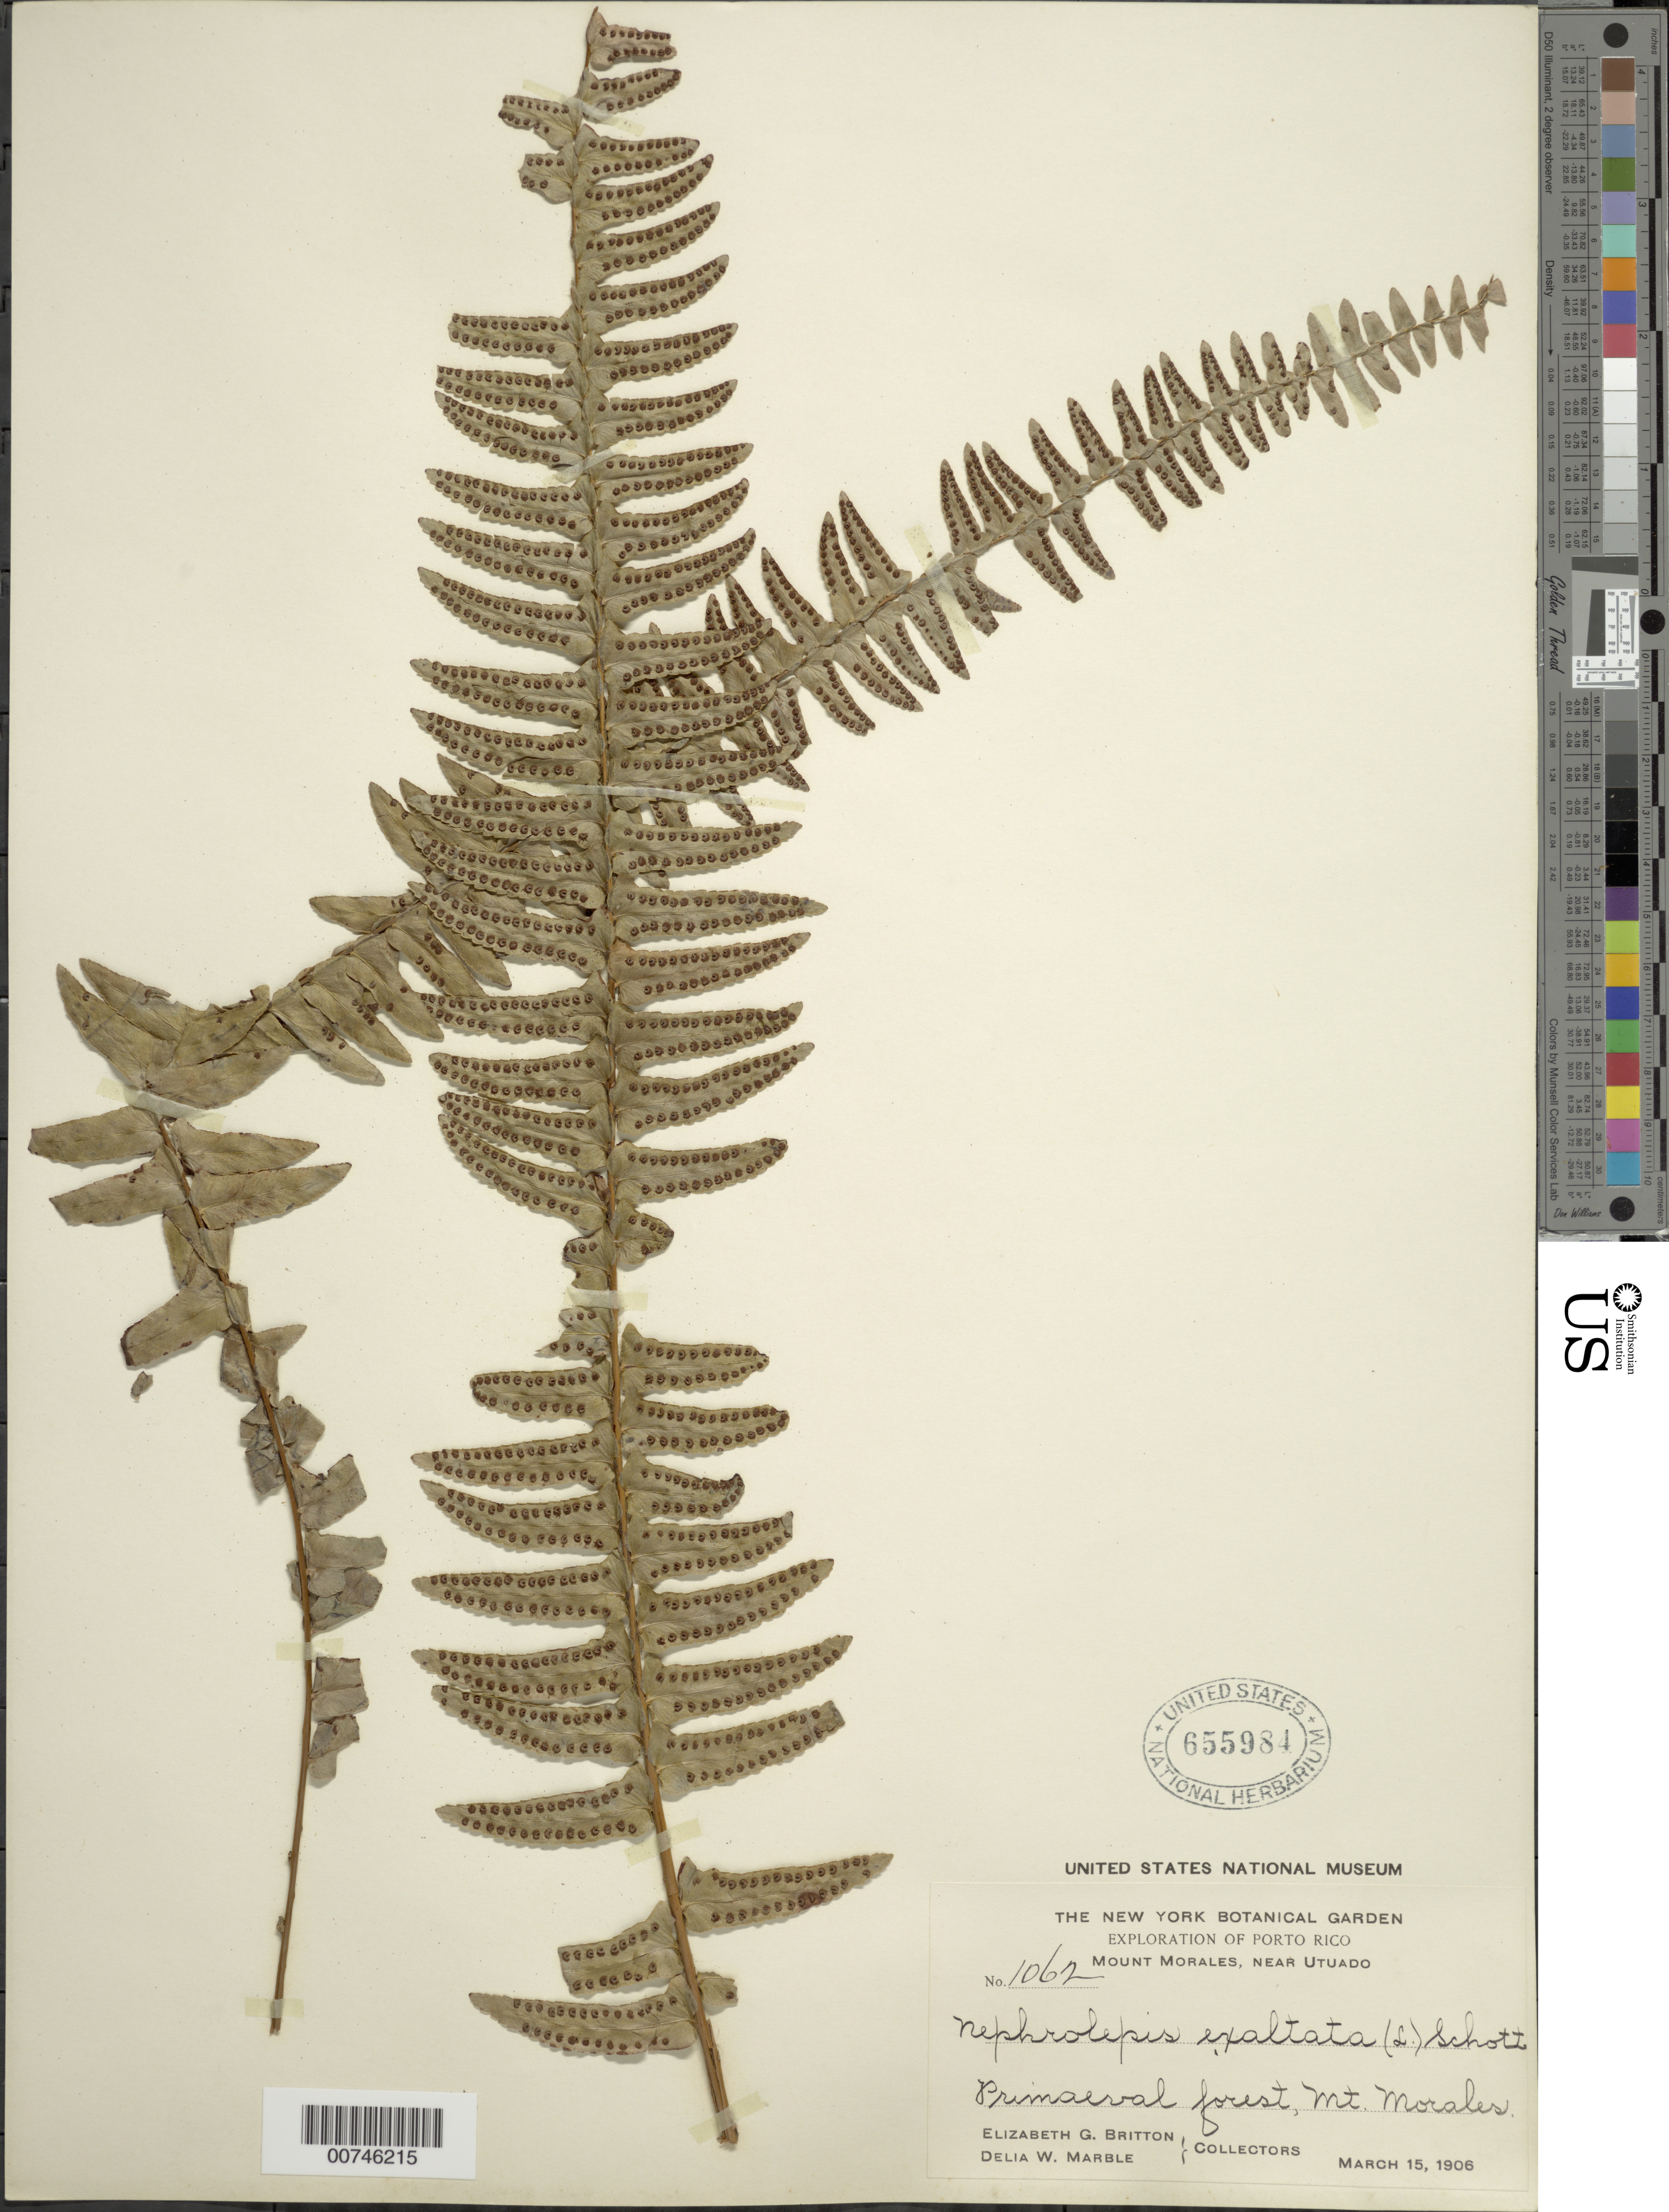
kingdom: Plantae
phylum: Tracheophyta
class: Polypodiopsida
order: Polypodiales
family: Nephrolepidaceae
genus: Nephrolepis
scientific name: Nephrolepis exaltata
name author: (L.) Schott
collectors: E. G. Britton & D. W. Marble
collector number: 1062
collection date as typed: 15 Mar 1906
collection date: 1906-03-15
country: Puerto Rico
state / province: Utuado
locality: Mount Morales, near Utuado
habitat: Primaeval forest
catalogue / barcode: US 655984